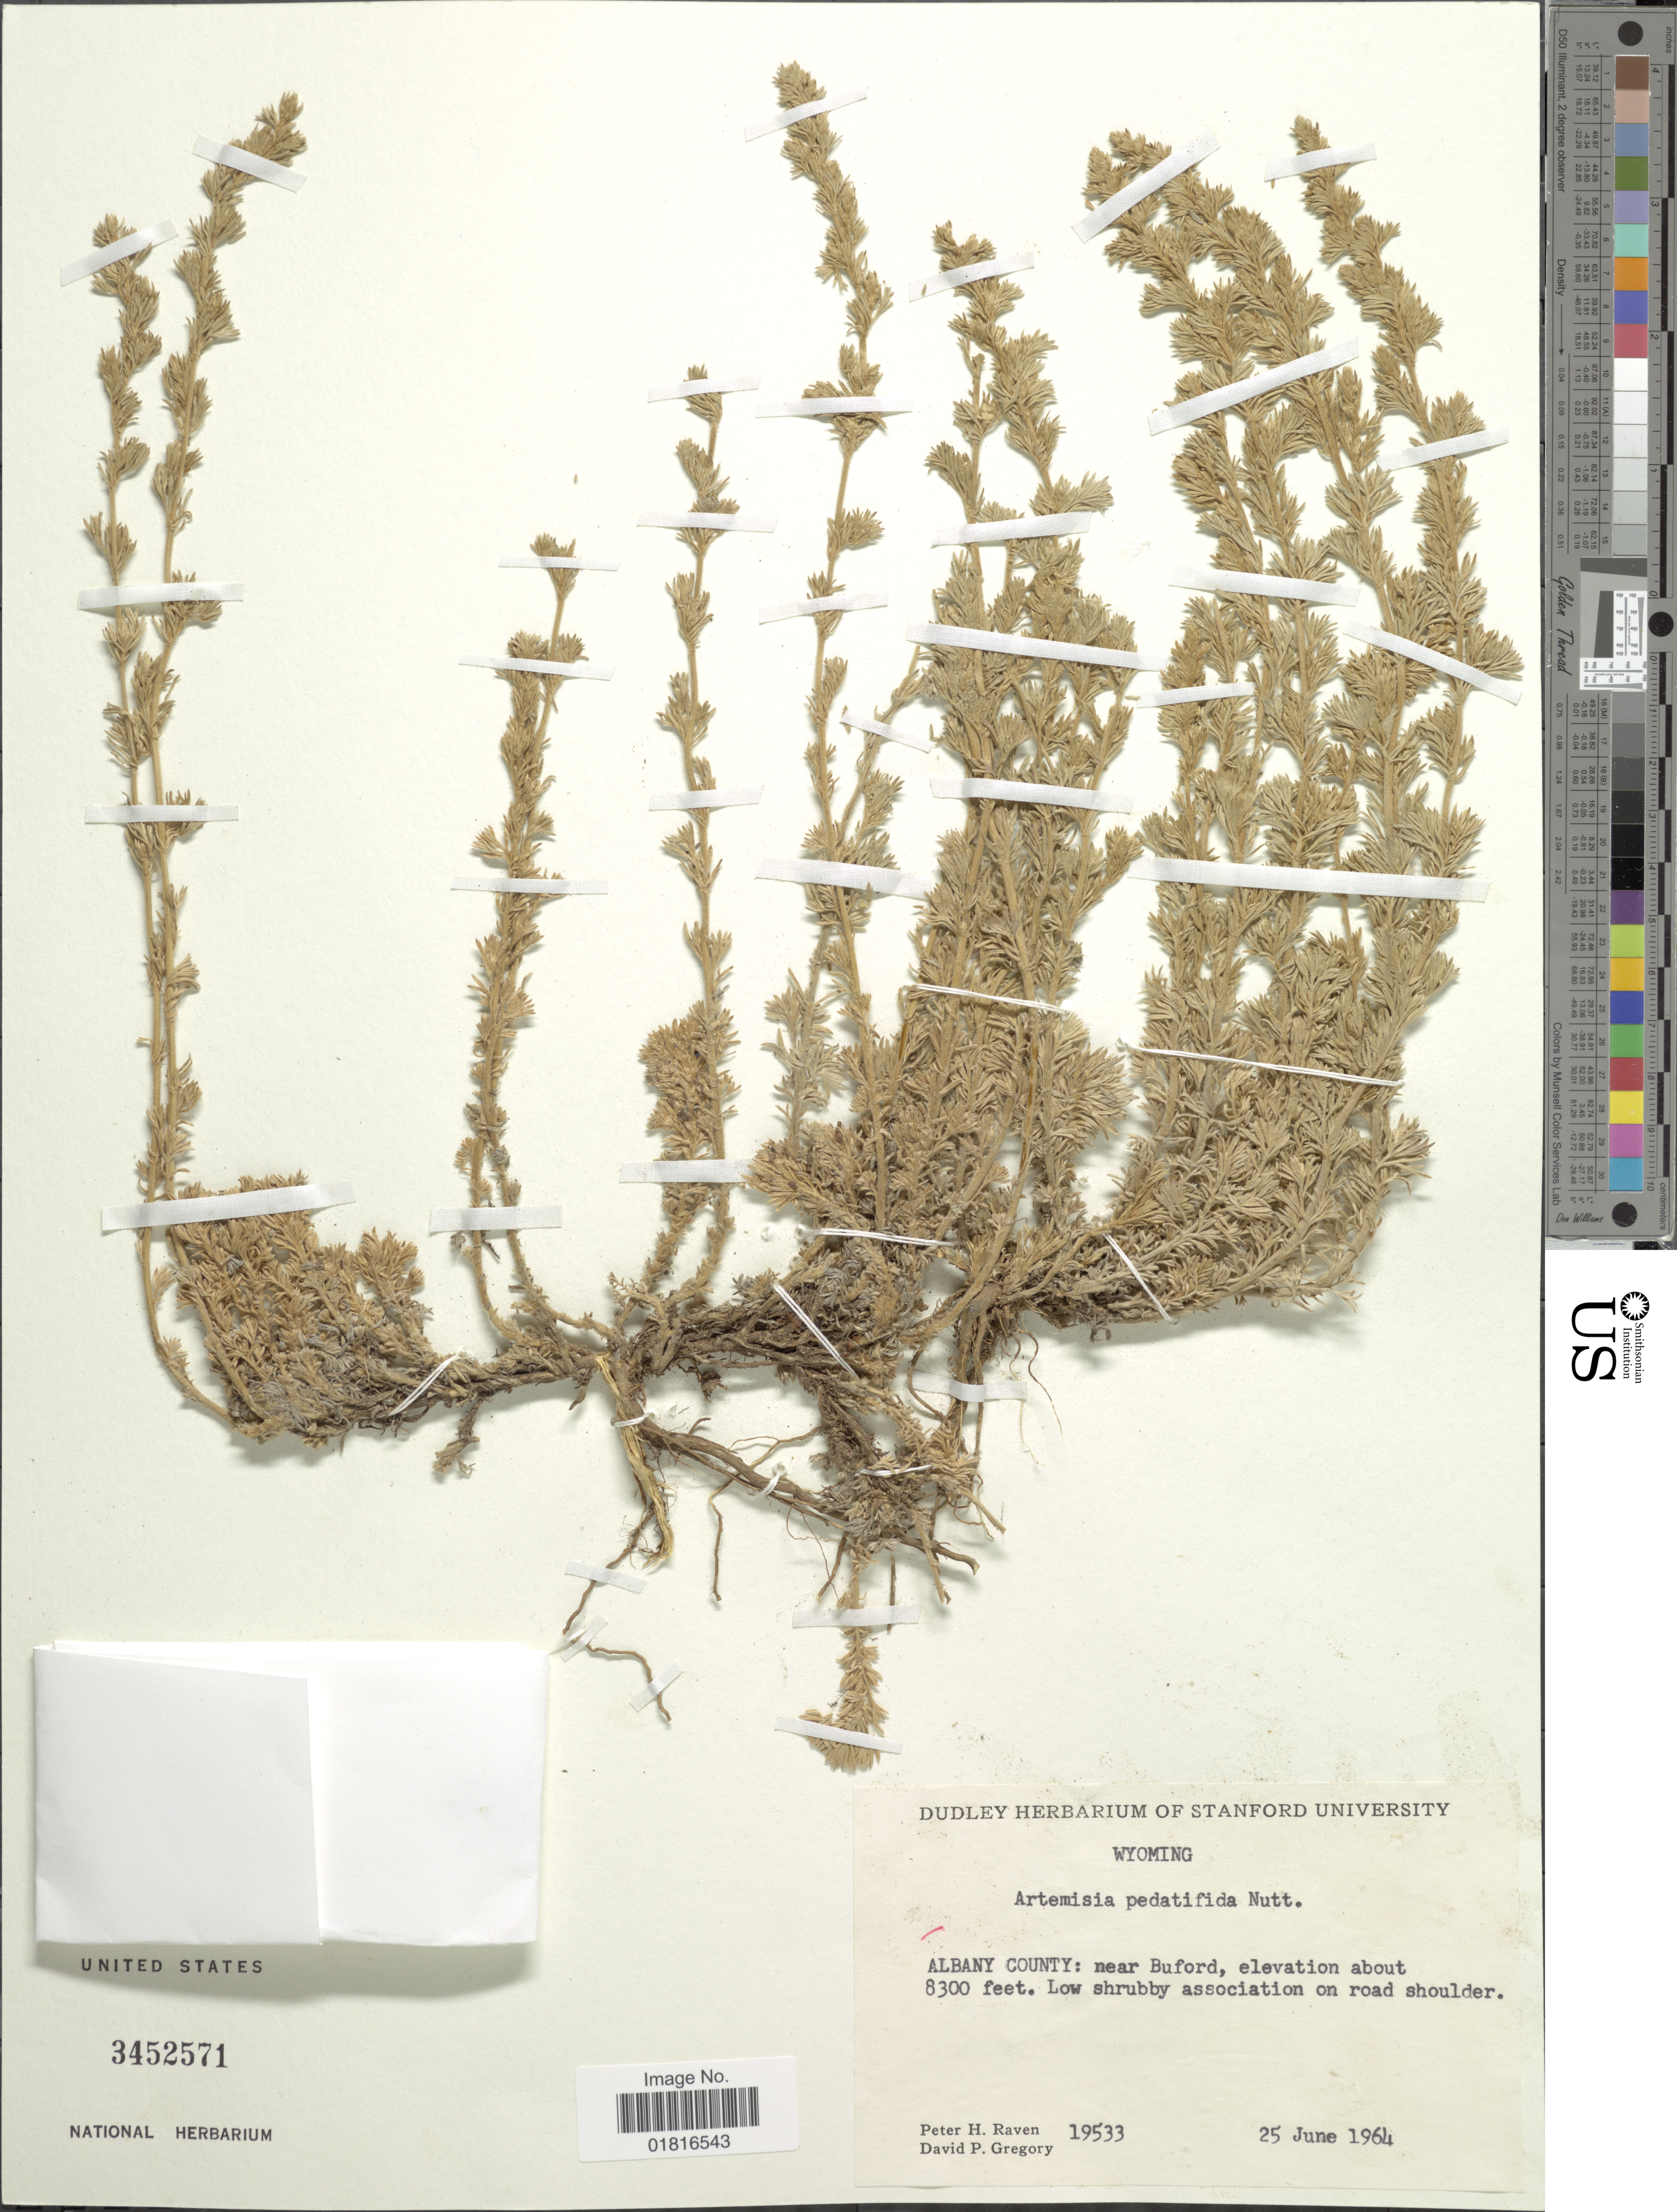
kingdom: Plantae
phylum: Tracheophyta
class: Magnoliopsida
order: Asterales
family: Asteraceae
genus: Artemisia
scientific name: Artemisia pedatifida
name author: Nutt.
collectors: P. Raven & D. Gregory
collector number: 19533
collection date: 1964-06-25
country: United States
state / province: Wyoming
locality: Albany County: near Buford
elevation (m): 2530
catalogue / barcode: US 3452571